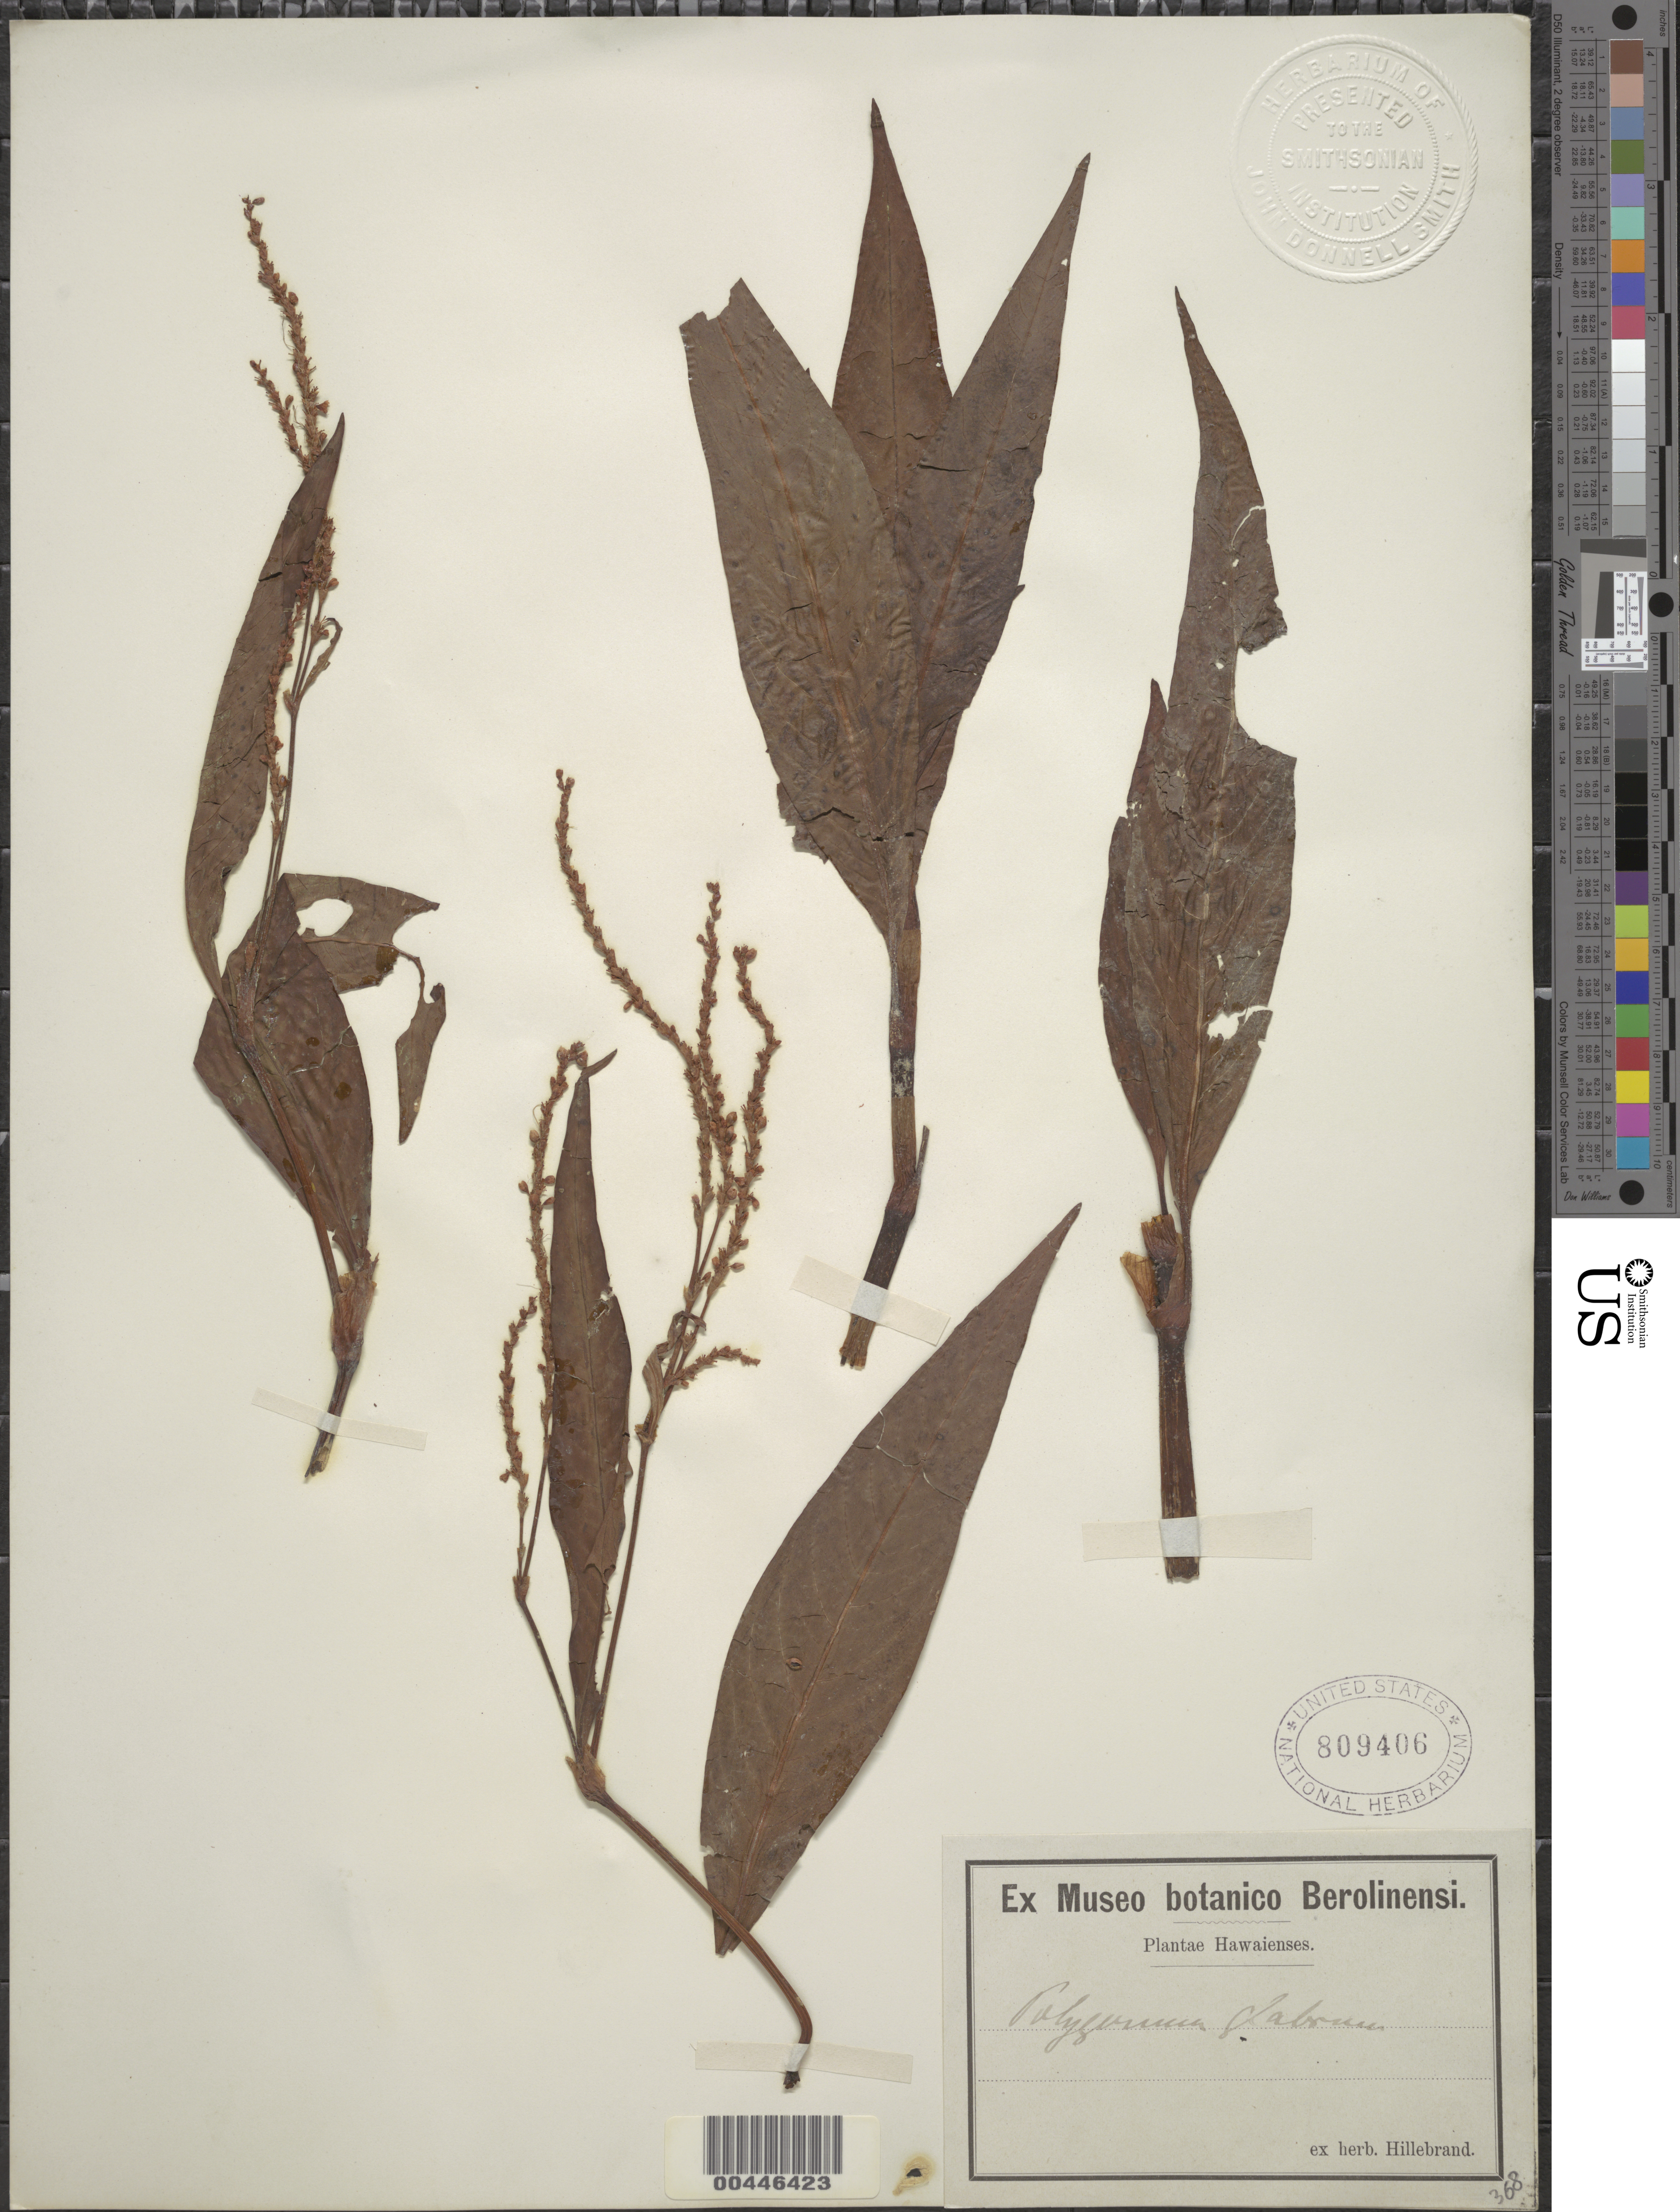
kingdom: Plantae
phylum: Tracheophyta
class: Magnoliopsida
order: Caryophyllales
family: Polygonaceae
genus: Persicaria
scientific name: Persicaria glabra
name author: (Willd.) M. Gómez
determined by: Wagner, W. L., (BOT), Smithsonian Institution - National Museum of Natural History (UNITED STATES)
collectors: W. Hillebrand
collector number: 368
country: United States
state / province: Hawaii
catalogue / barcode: US 809406